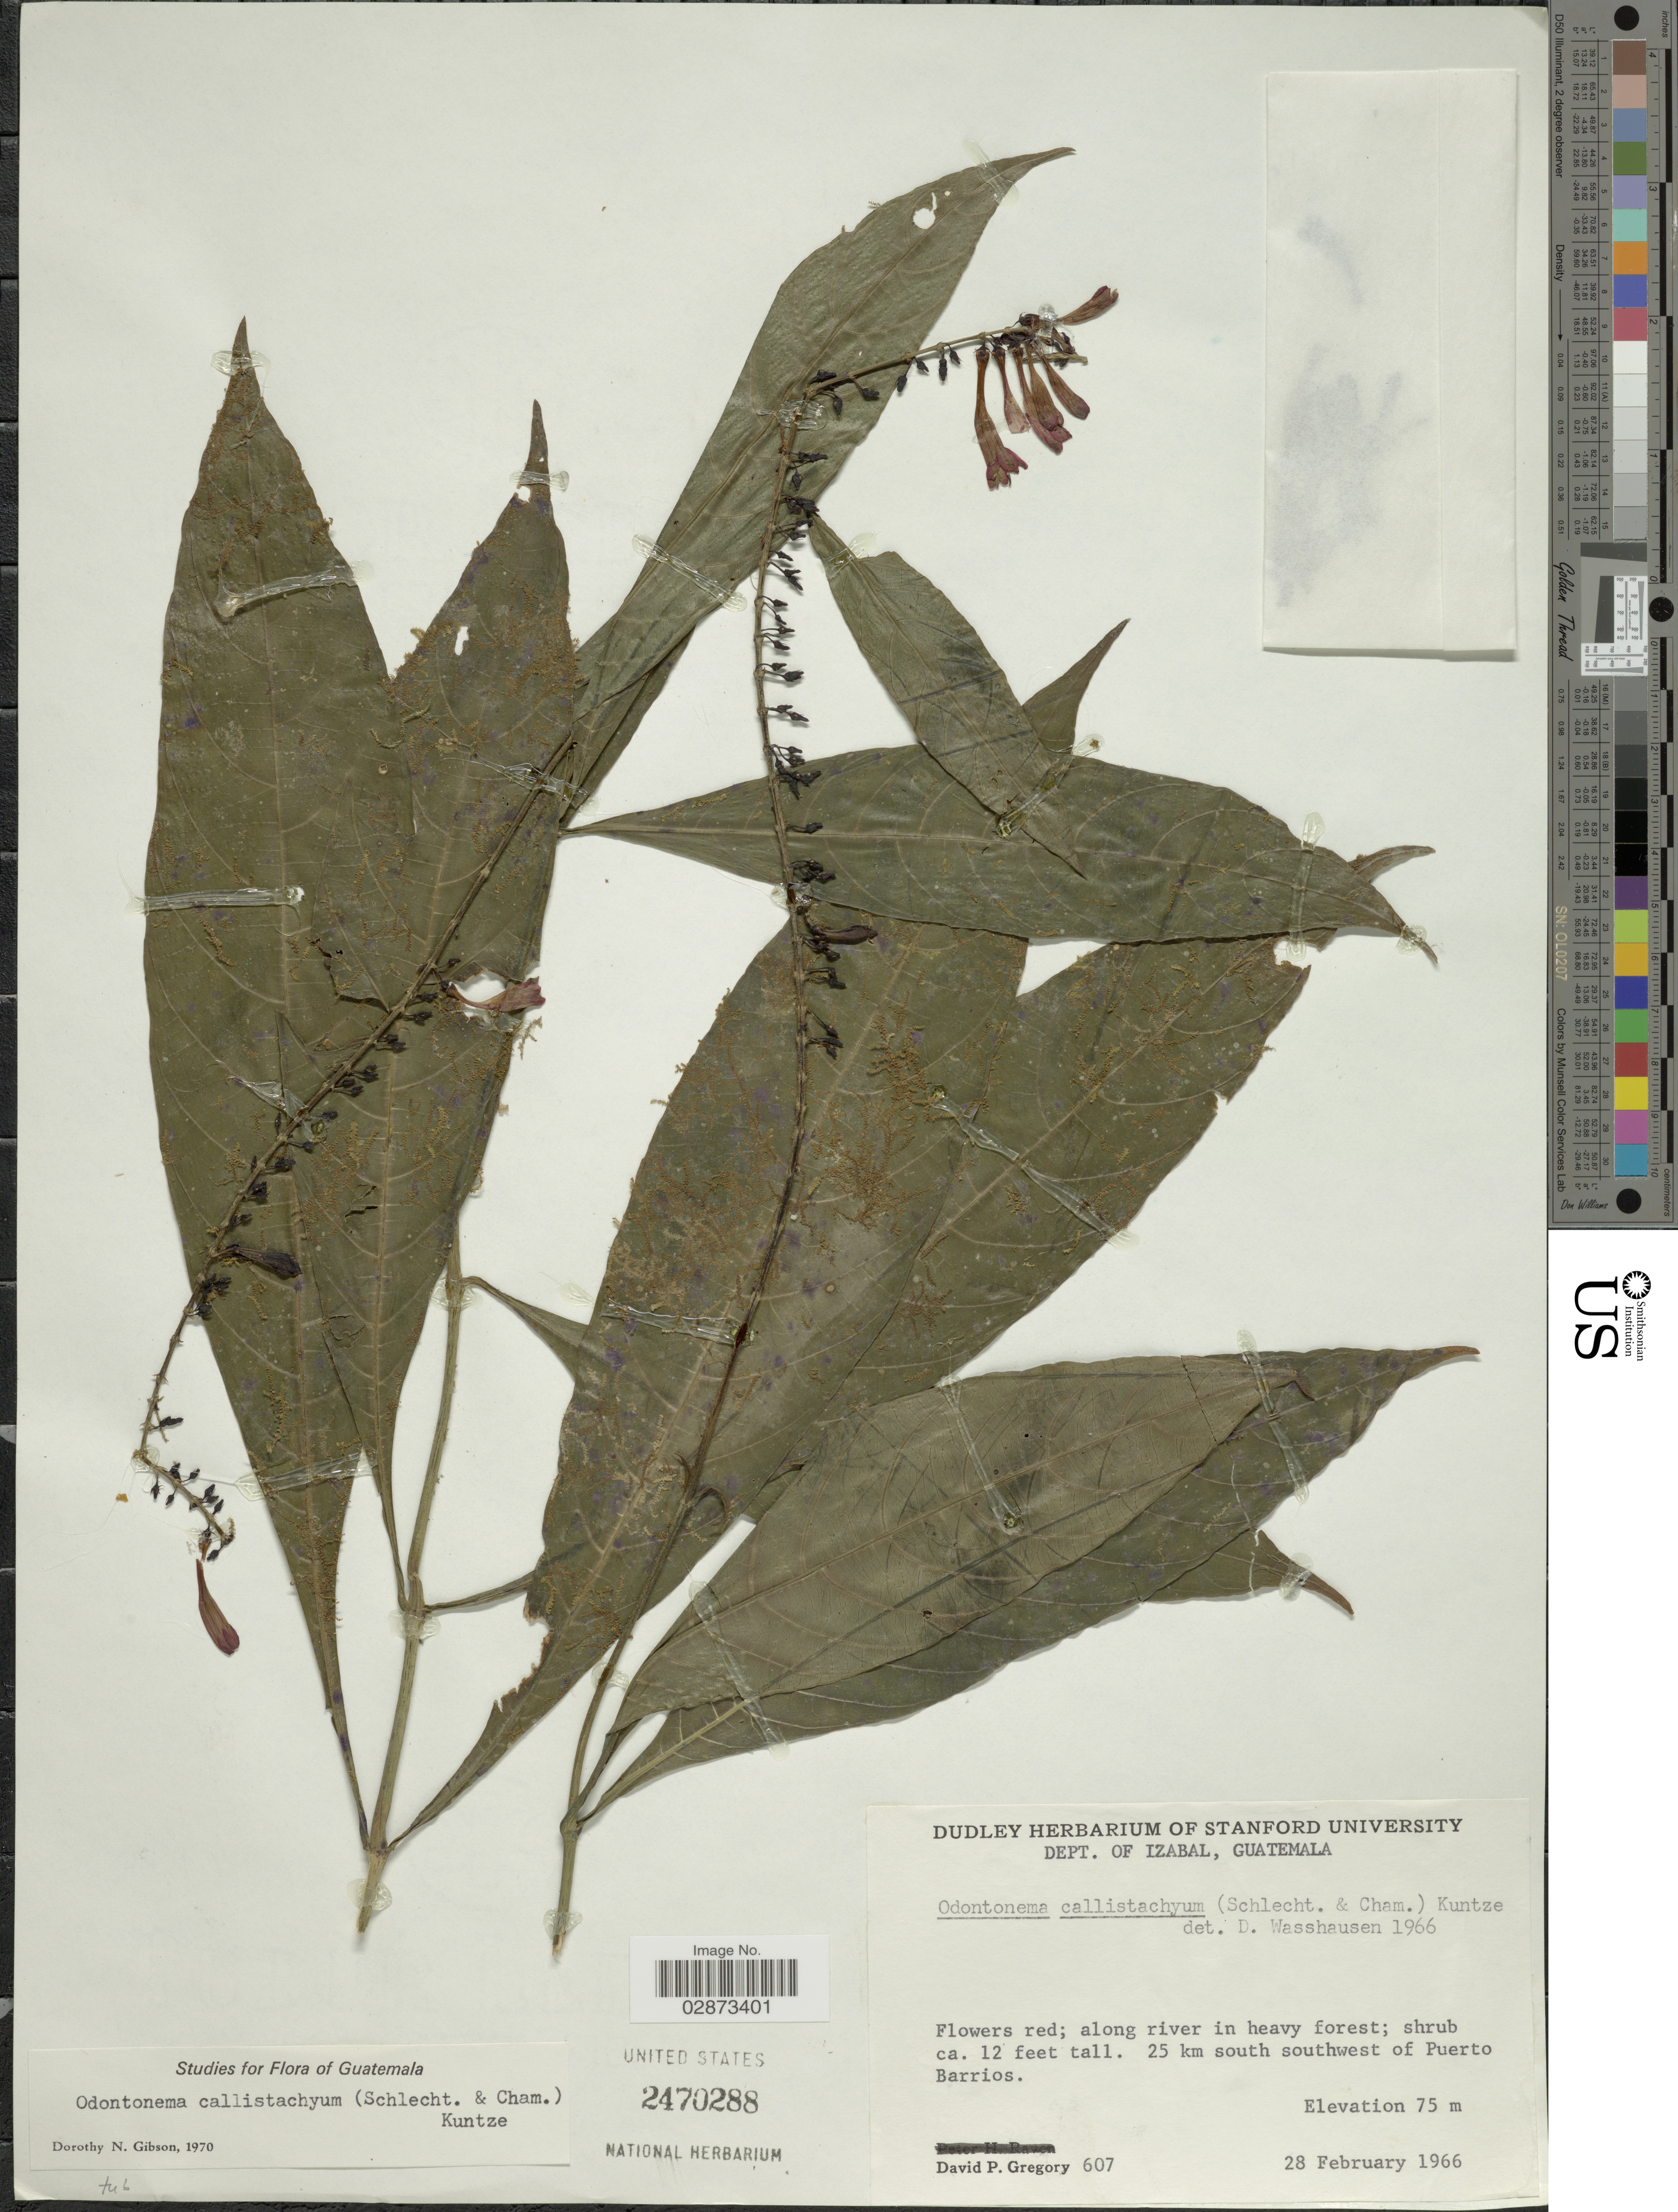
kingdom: Plantae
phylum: Tracheophyta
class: Magnoliopsida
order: Lamiales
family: Acanthaceae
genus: Odontonema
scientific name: Odontonema callistachyum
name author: (Schltdl. & Cham.) Kuntze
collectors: D. Gregory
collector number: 607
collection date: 1966-02-28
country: Guatemala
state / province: Izabal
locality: Dept. of Izabal, along river in heavy forest, 25 km south southwest of Puerto Barrios.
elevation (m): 75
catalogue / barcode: US 2470288